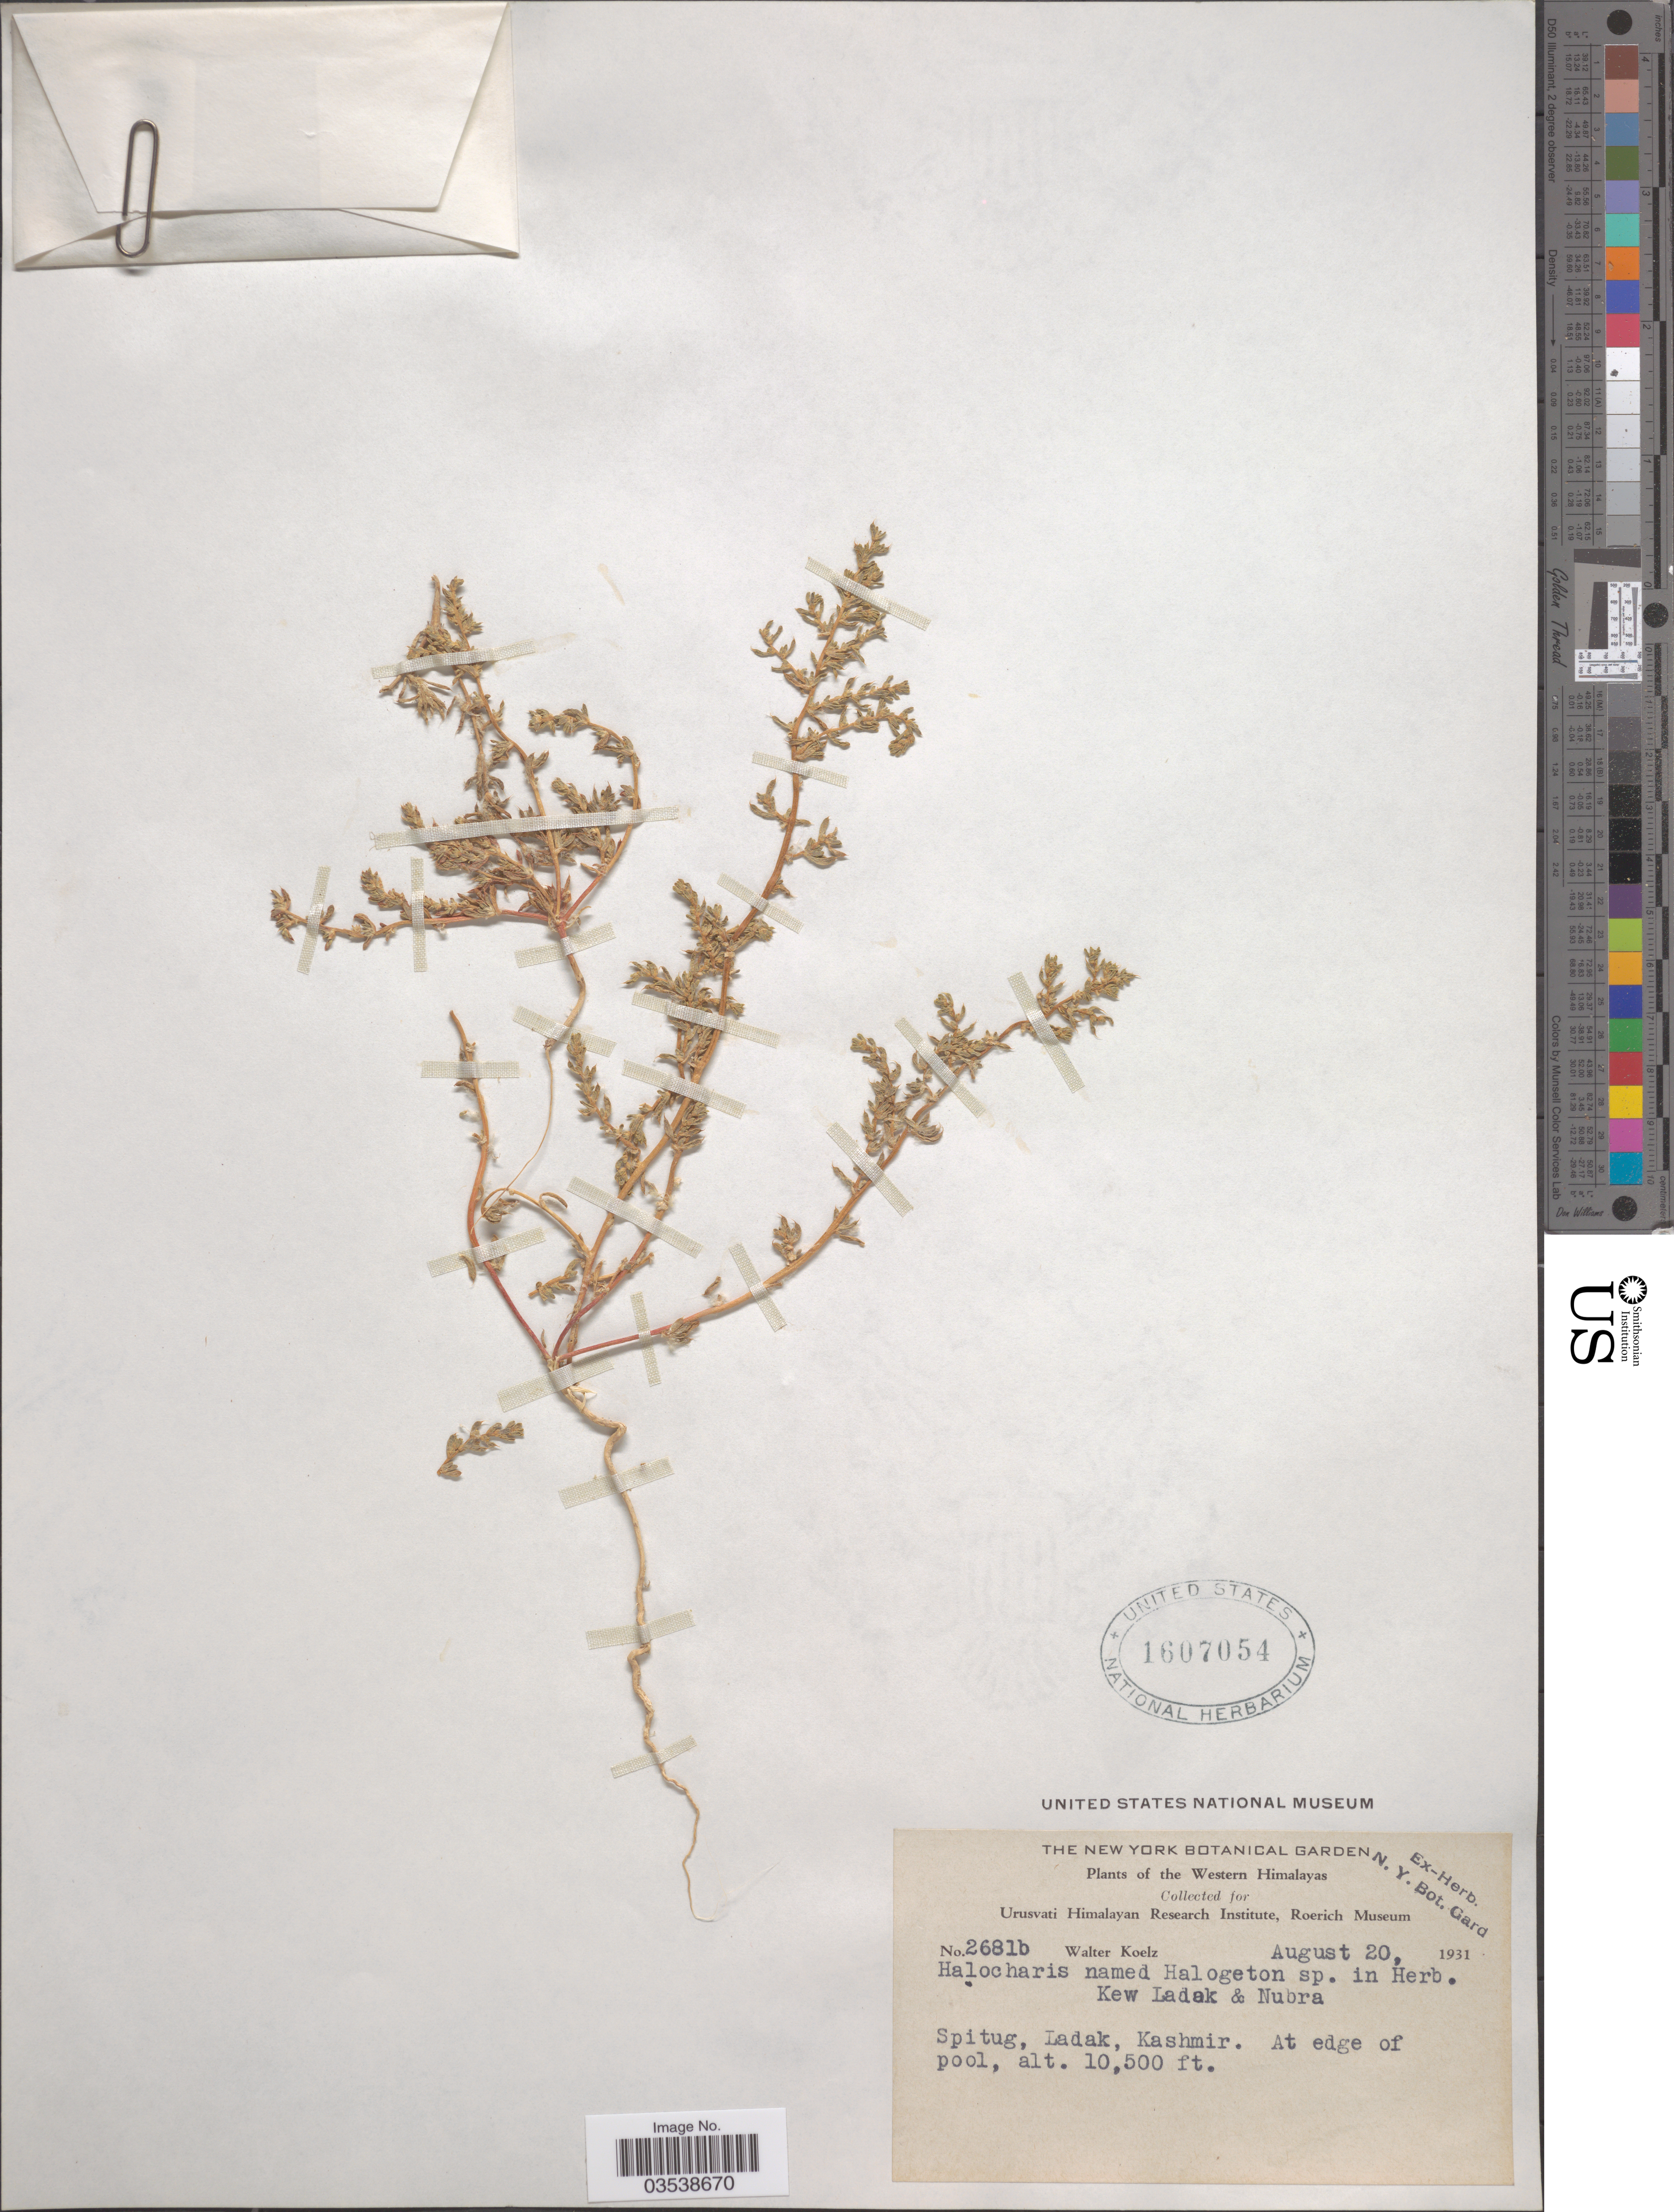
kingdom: Plantae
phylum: Tracheophyta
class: Magnoliopsida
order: Caryophyllales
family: Amaranthaceae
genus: Halocharis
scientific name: Halocharis sp.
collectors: W. N. Koelz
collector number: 2681b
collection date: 1931-08-20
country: India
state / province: Ladakh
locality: Western Himalayas. Spitug, Ladak, Kashmir. At edge of pool.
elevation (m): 3200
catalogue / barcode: US 1607054